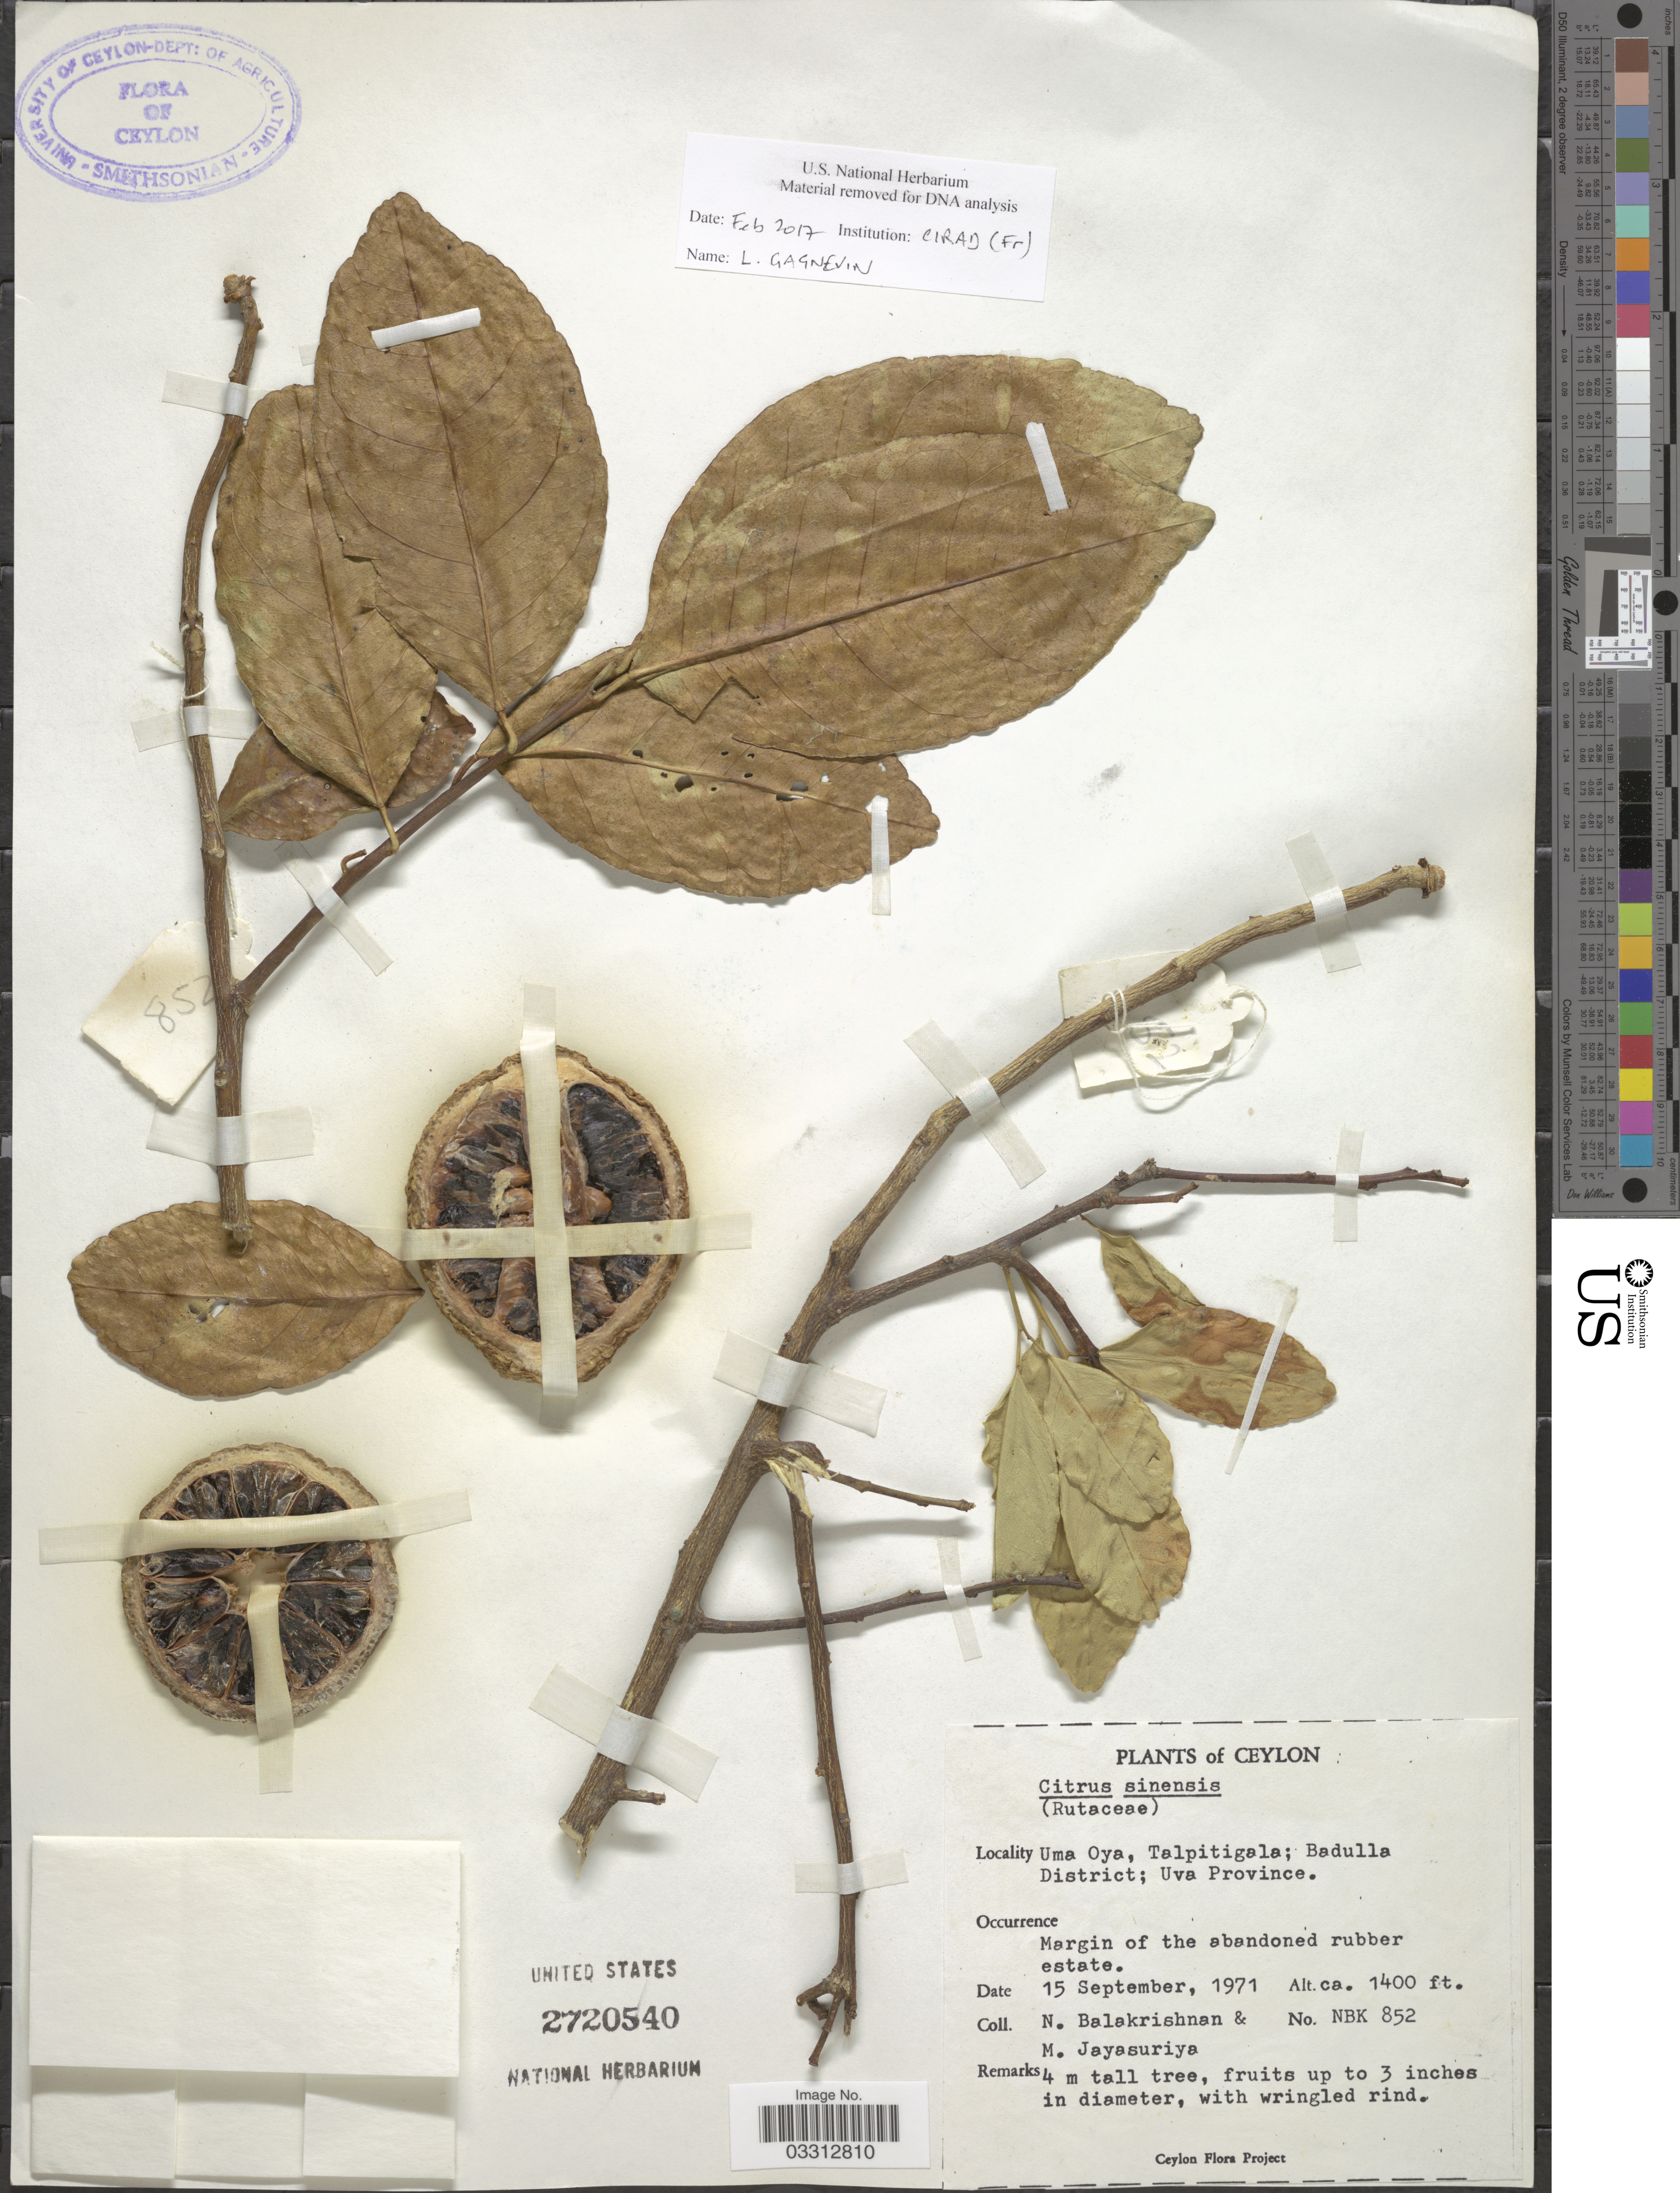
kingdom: Plantae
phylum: Tracheophyta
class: Magnoliopsida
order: Sapindales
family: Rutaceae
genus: Citrus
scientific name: Citrus x sinensis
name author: (L.) Osbeck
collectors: N. Balakrishnan & M. Jayasuriya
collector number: NBK852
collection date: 1971-09-15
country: Sri Lanka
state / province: Uva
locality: Ceylon, Uma Oya, Talpitigala; Badulla District.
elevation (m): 427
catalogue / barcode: US 2720540